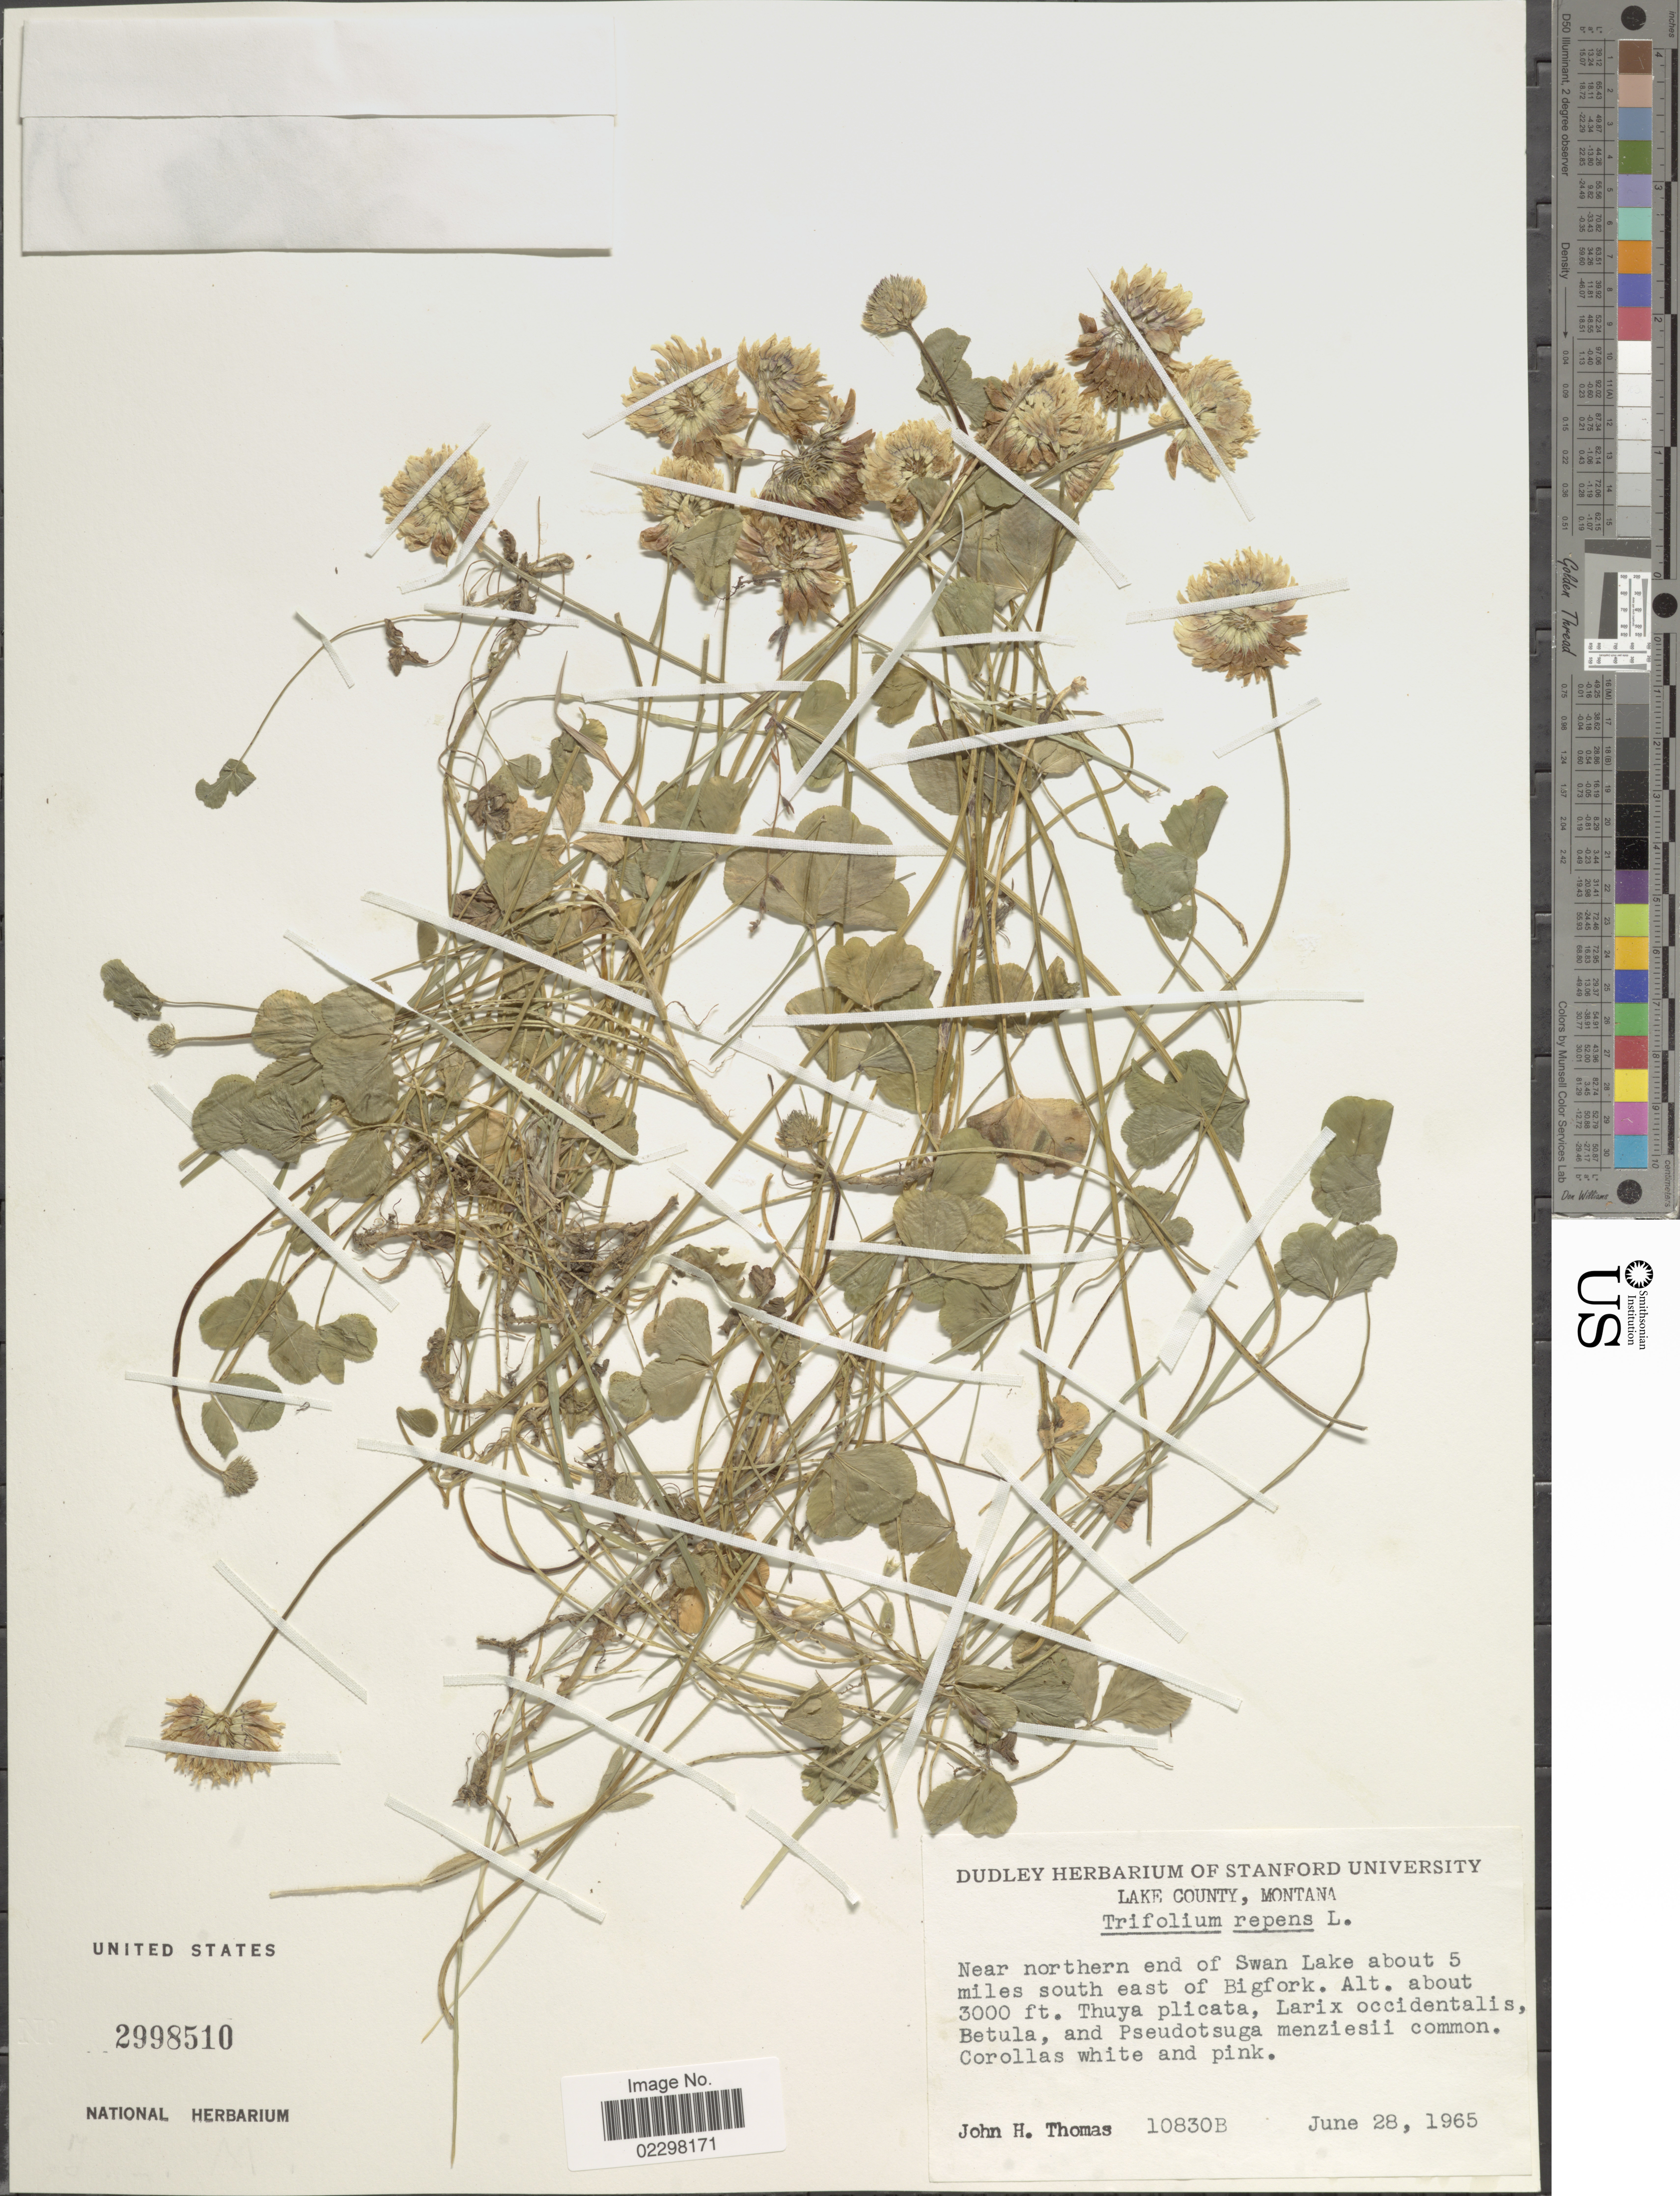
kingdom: Plantae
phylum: Tracheophyta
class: Magnoliopsida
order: Fabales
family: Fabaceae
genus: Trifolium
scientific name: Trifolium repens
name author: L.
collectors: J. H. Thomas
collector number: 10830B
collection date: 1965-06-28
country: United States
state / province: Montana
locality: Lake County, near northern end of Swan lake about 5 miles south east of Bigfork.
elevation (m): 914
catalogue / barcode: US 2998510